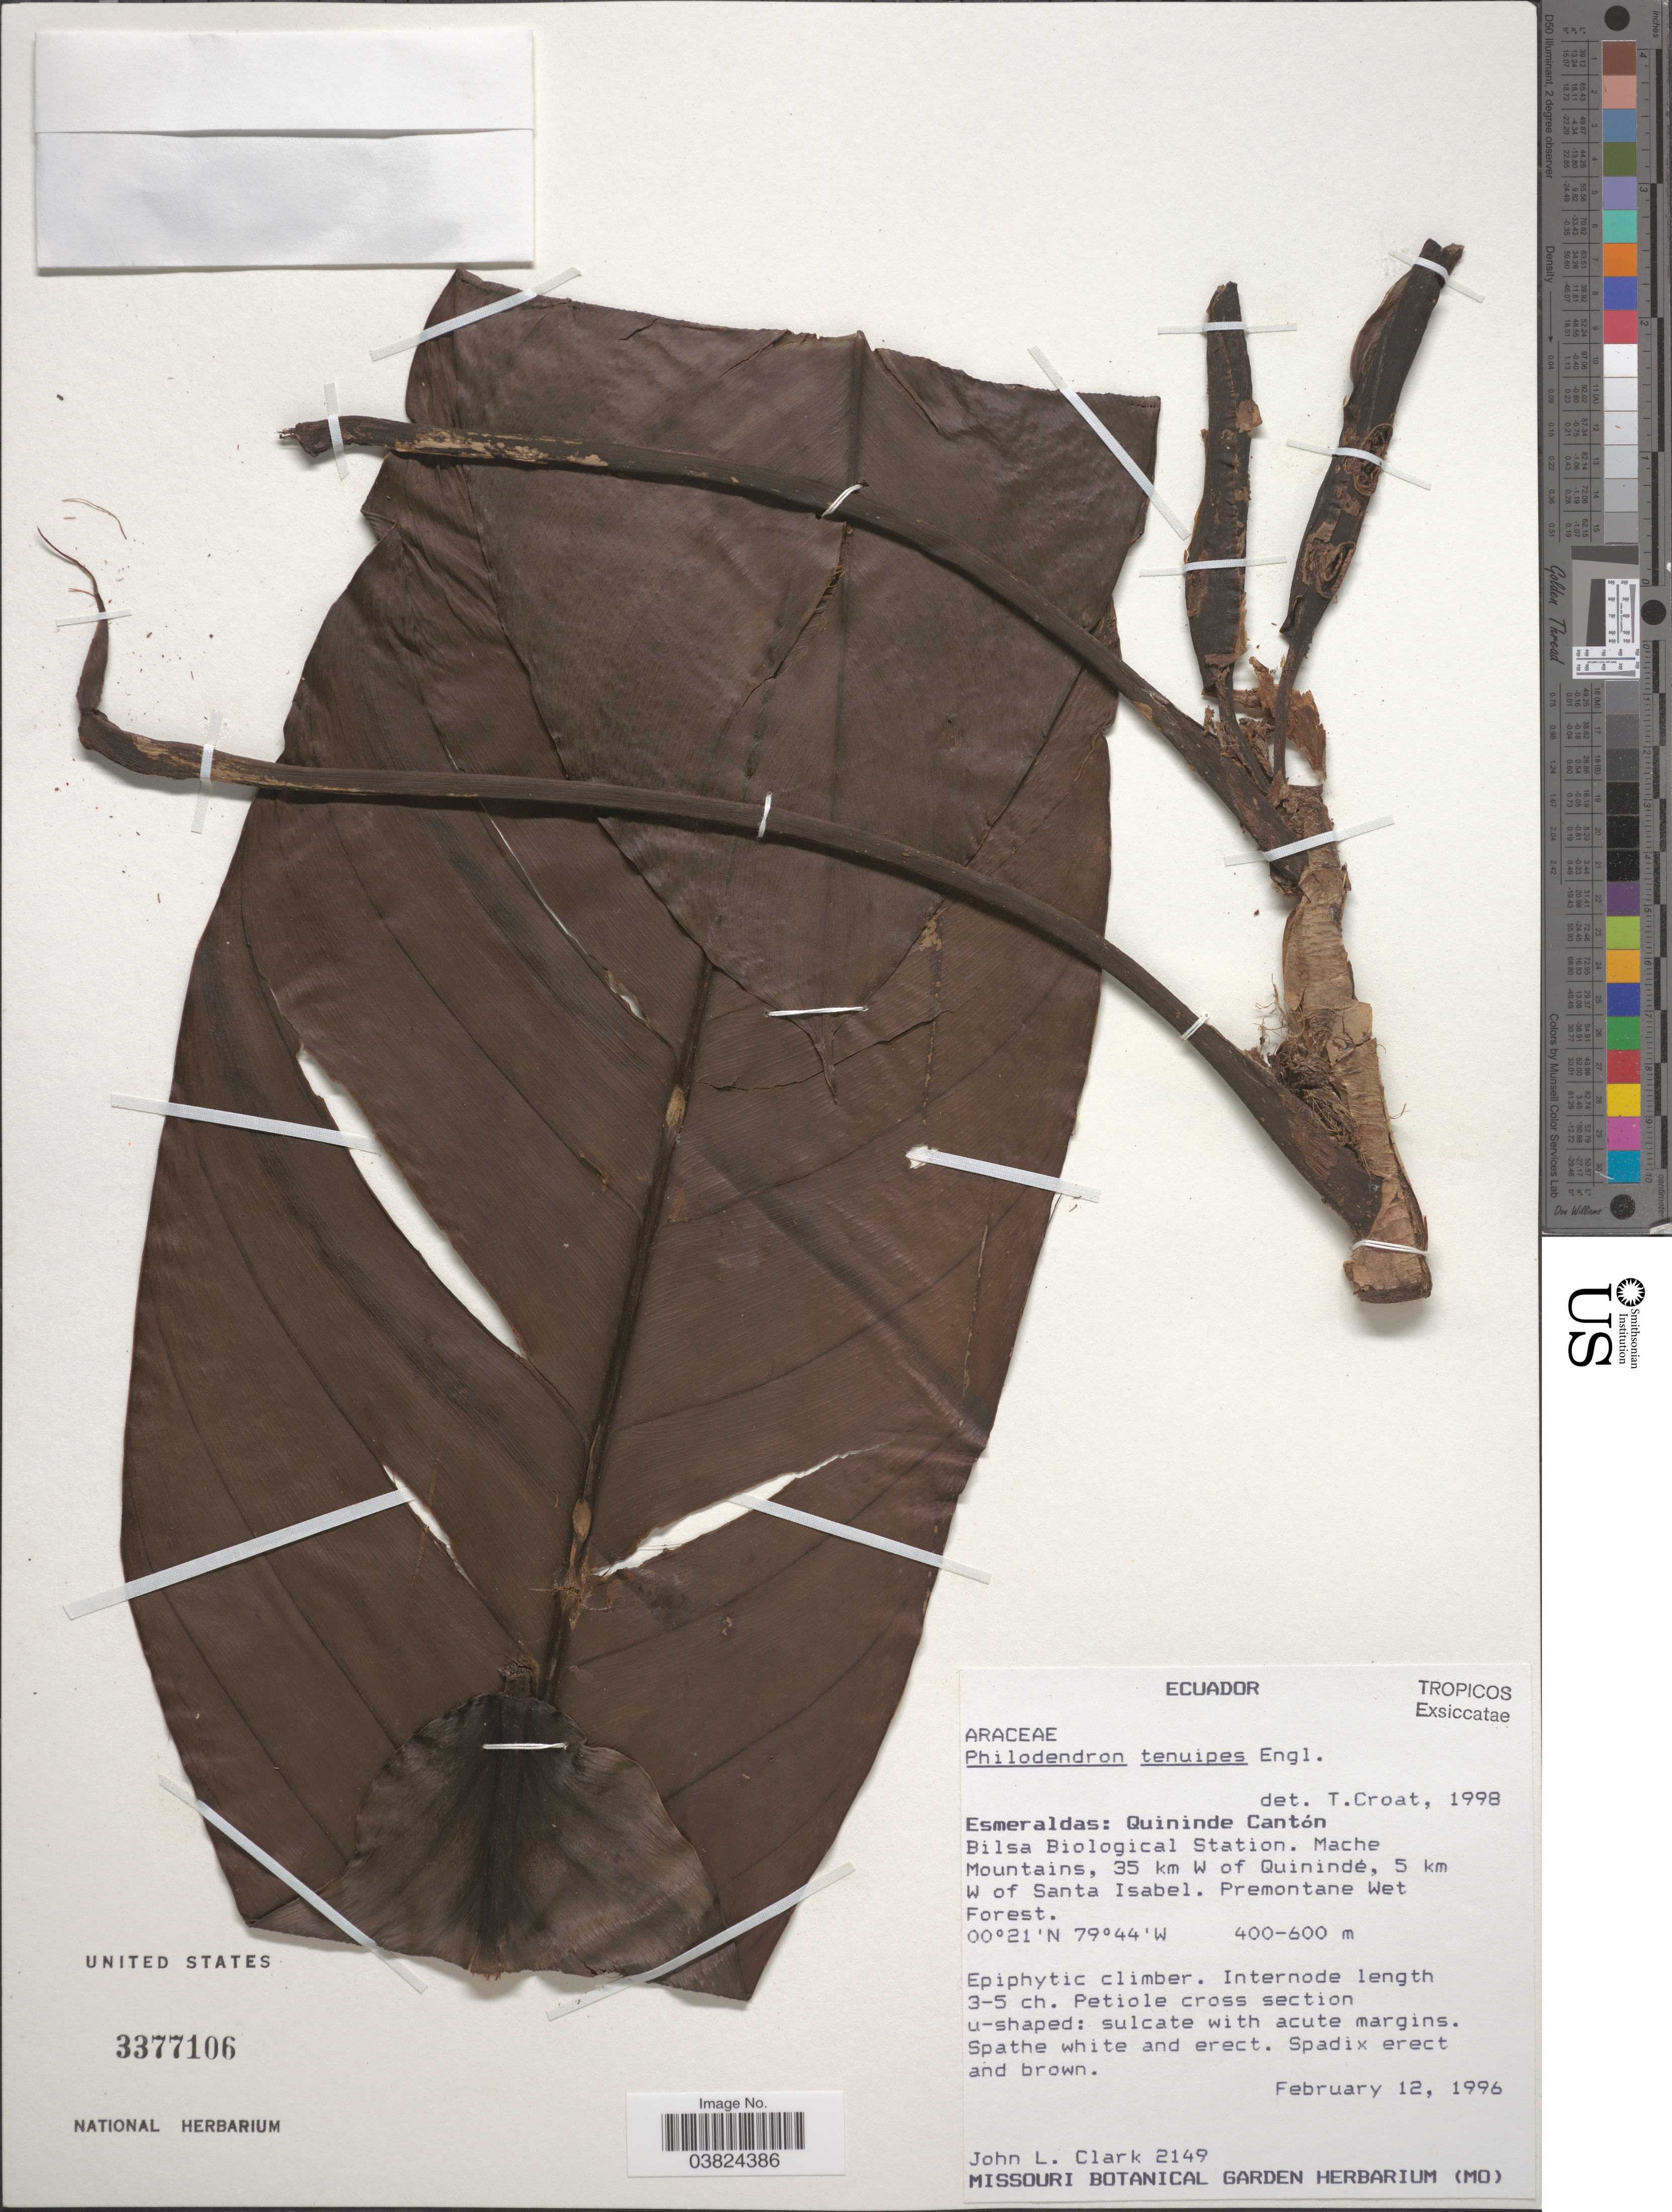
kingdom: Plantae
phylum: Tracheophyta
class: Liliopsida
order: Alismatales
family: Araceae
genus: Philodendron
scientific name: Philodendron tenuipes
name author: Engl.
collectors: J. L. Clark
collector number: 2149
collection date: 1996-02-12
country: Ecuador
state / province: Esmeraldas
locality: Quininde Cantón. Bilsa Biological Station. Mache Mountains, 35 km W of Quinindé, 5 km W of Santa Isabel.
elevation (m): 400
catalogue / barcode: US 3377106